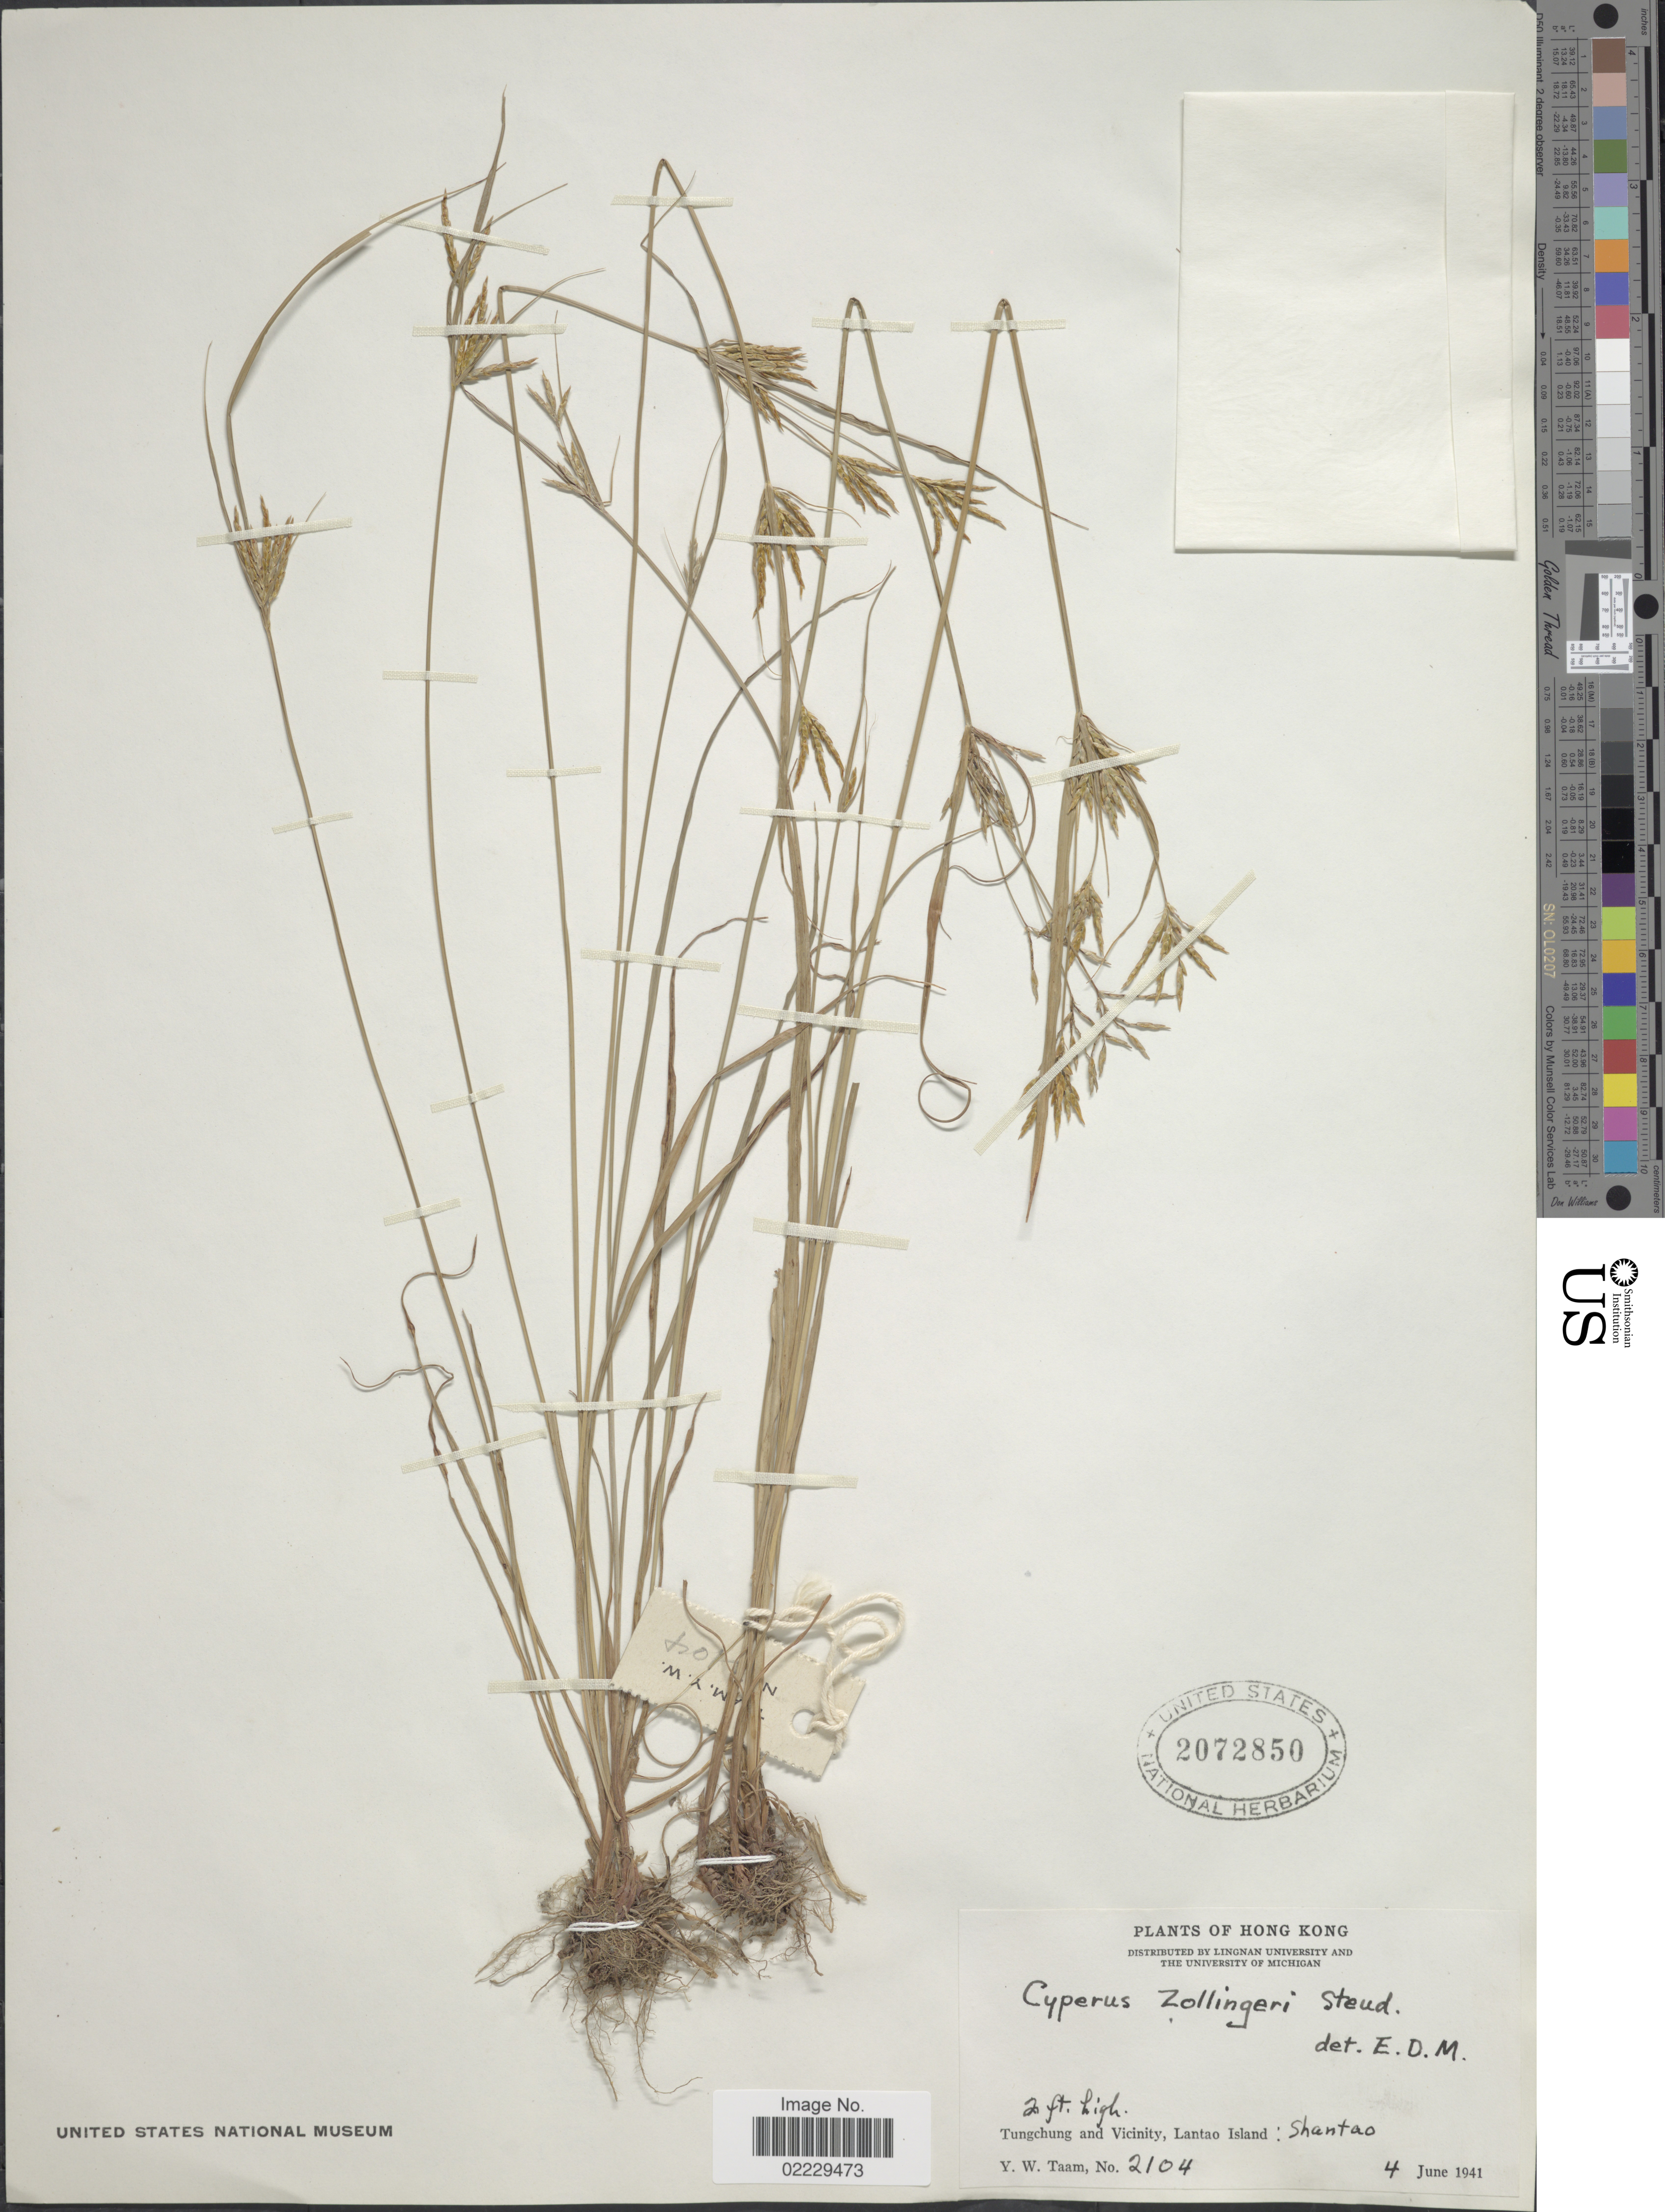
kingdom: Plantae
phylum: Tracheophyta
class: Liliopsida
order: Poales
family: Cyperaceae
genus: Cyperus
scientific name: Cyperus tenuiculmis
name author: Boeckeler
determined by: Strong, Mark T., (BOT), Smithsonian Institution - National Museum of Natural History (UNITED STATES)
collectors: Y. W. Taam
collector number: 2104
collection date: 1941-06-04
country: China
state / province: Hong Kong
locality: Tungchung and Vicinity, Lantao Island: Shantao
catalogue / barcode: US 2072850